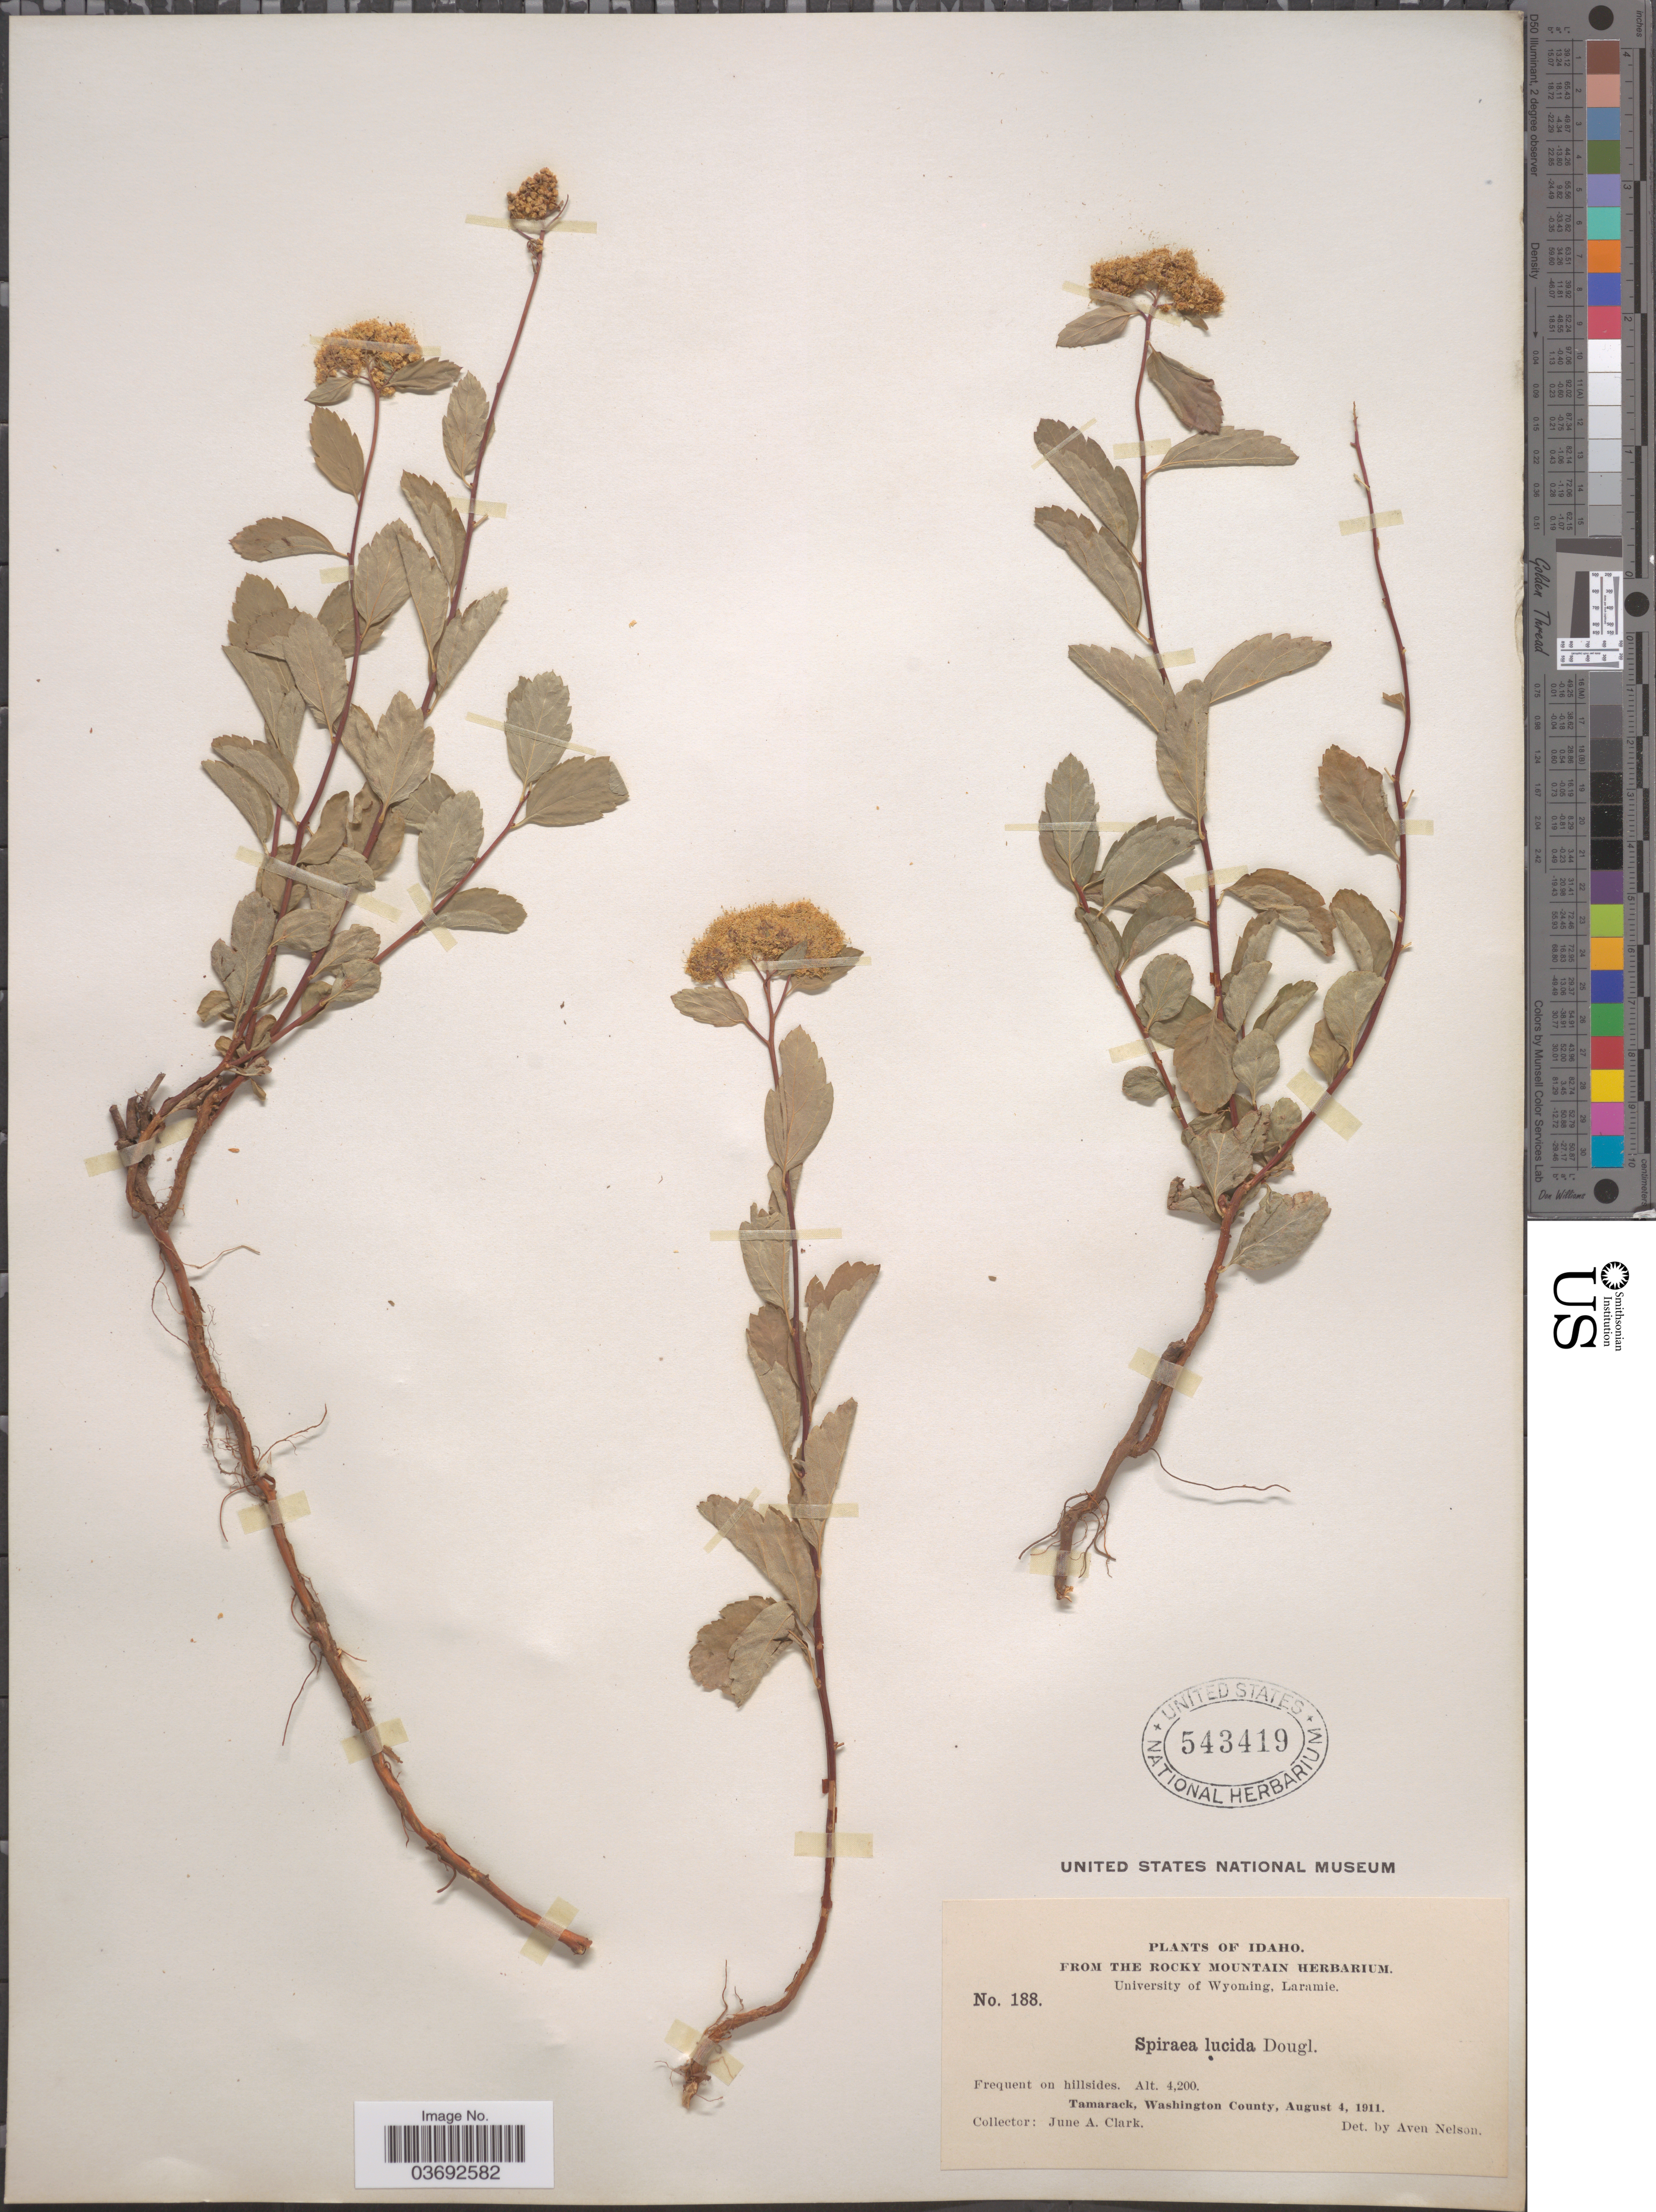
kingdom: Plantae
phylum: Tracheophyta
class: Magnoliopsida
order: Rosales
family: Rosaceae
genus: Spiraea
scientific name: Spiraea lucida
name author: Douglas ex Greene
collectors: J. A. Clark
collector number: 188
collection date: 1911-08-04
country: United States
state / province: Idaho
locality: Tamarack, Washington County.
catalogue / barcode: US 543419